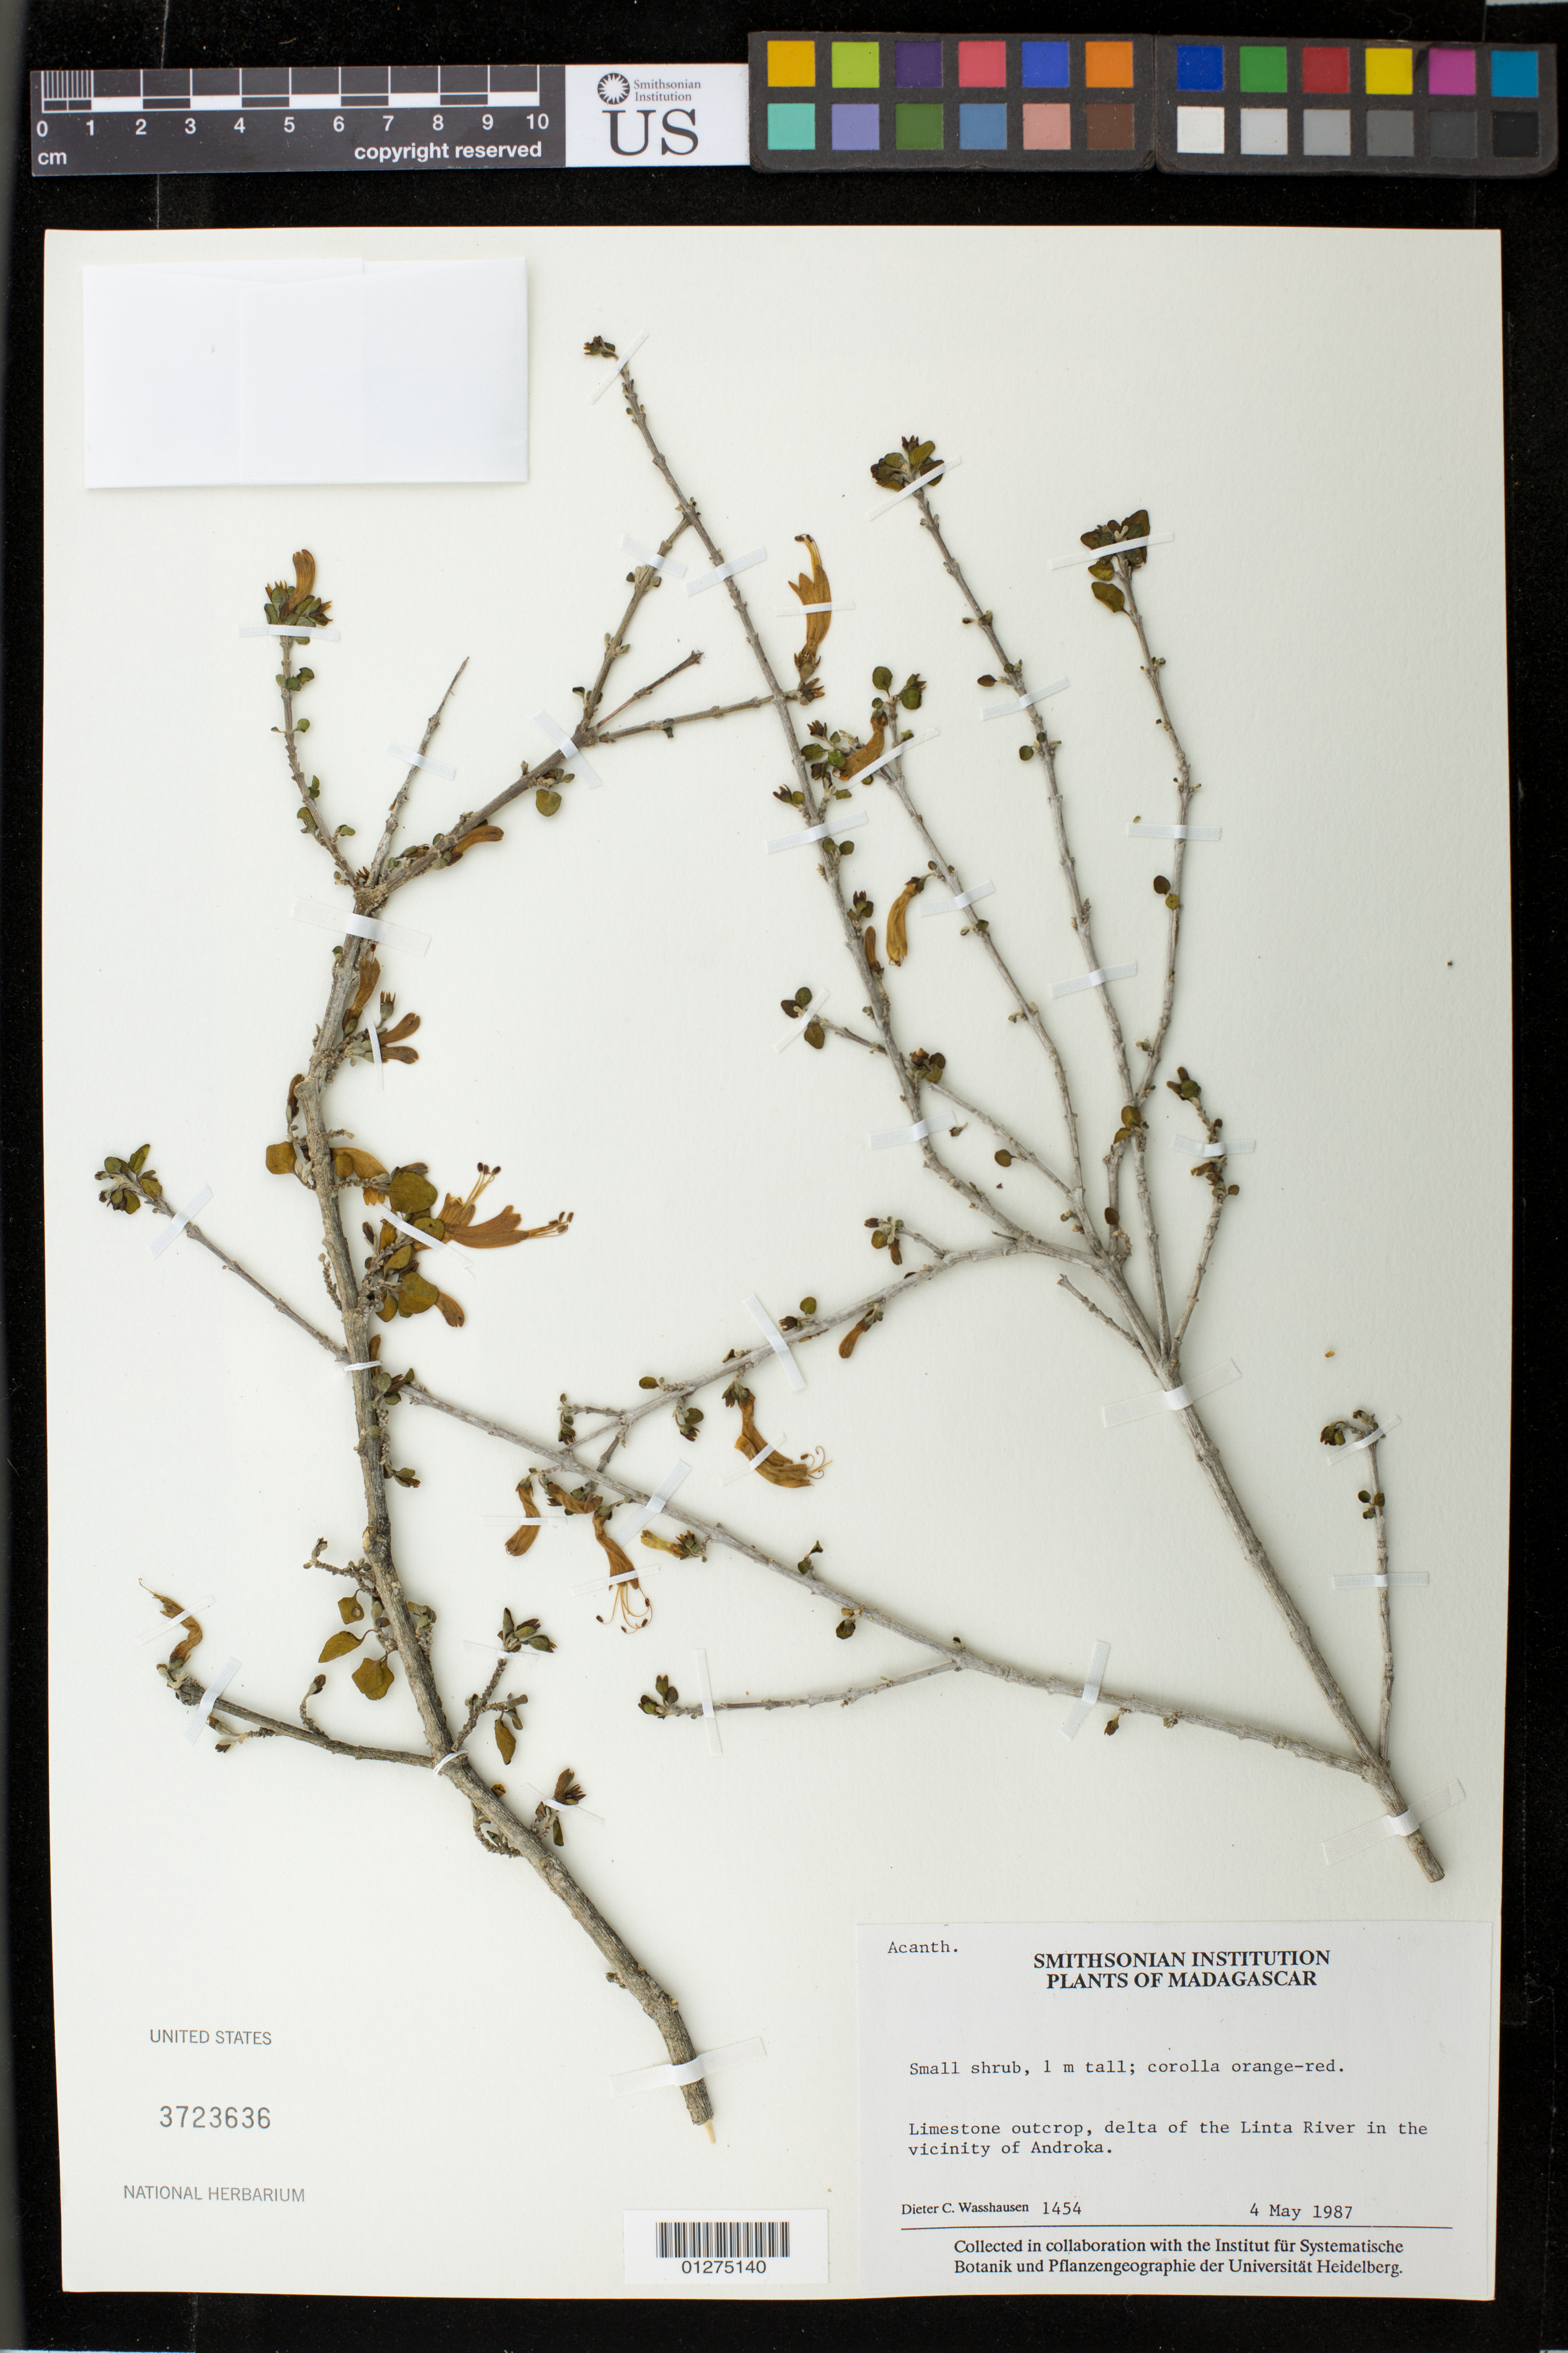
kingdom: Plantae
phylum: Tracheophyta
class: Magnoliopsida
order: Lamiales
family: Acanthaceae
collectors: D. C. Wasshausen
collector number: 1454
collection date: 1987-05-04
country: Madagascar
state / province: Atsimo-Andrefana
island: Madagascar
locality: Delta of the Linta River in the vicinity of Androka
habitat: limestone outcrop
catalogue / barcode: US 3723636